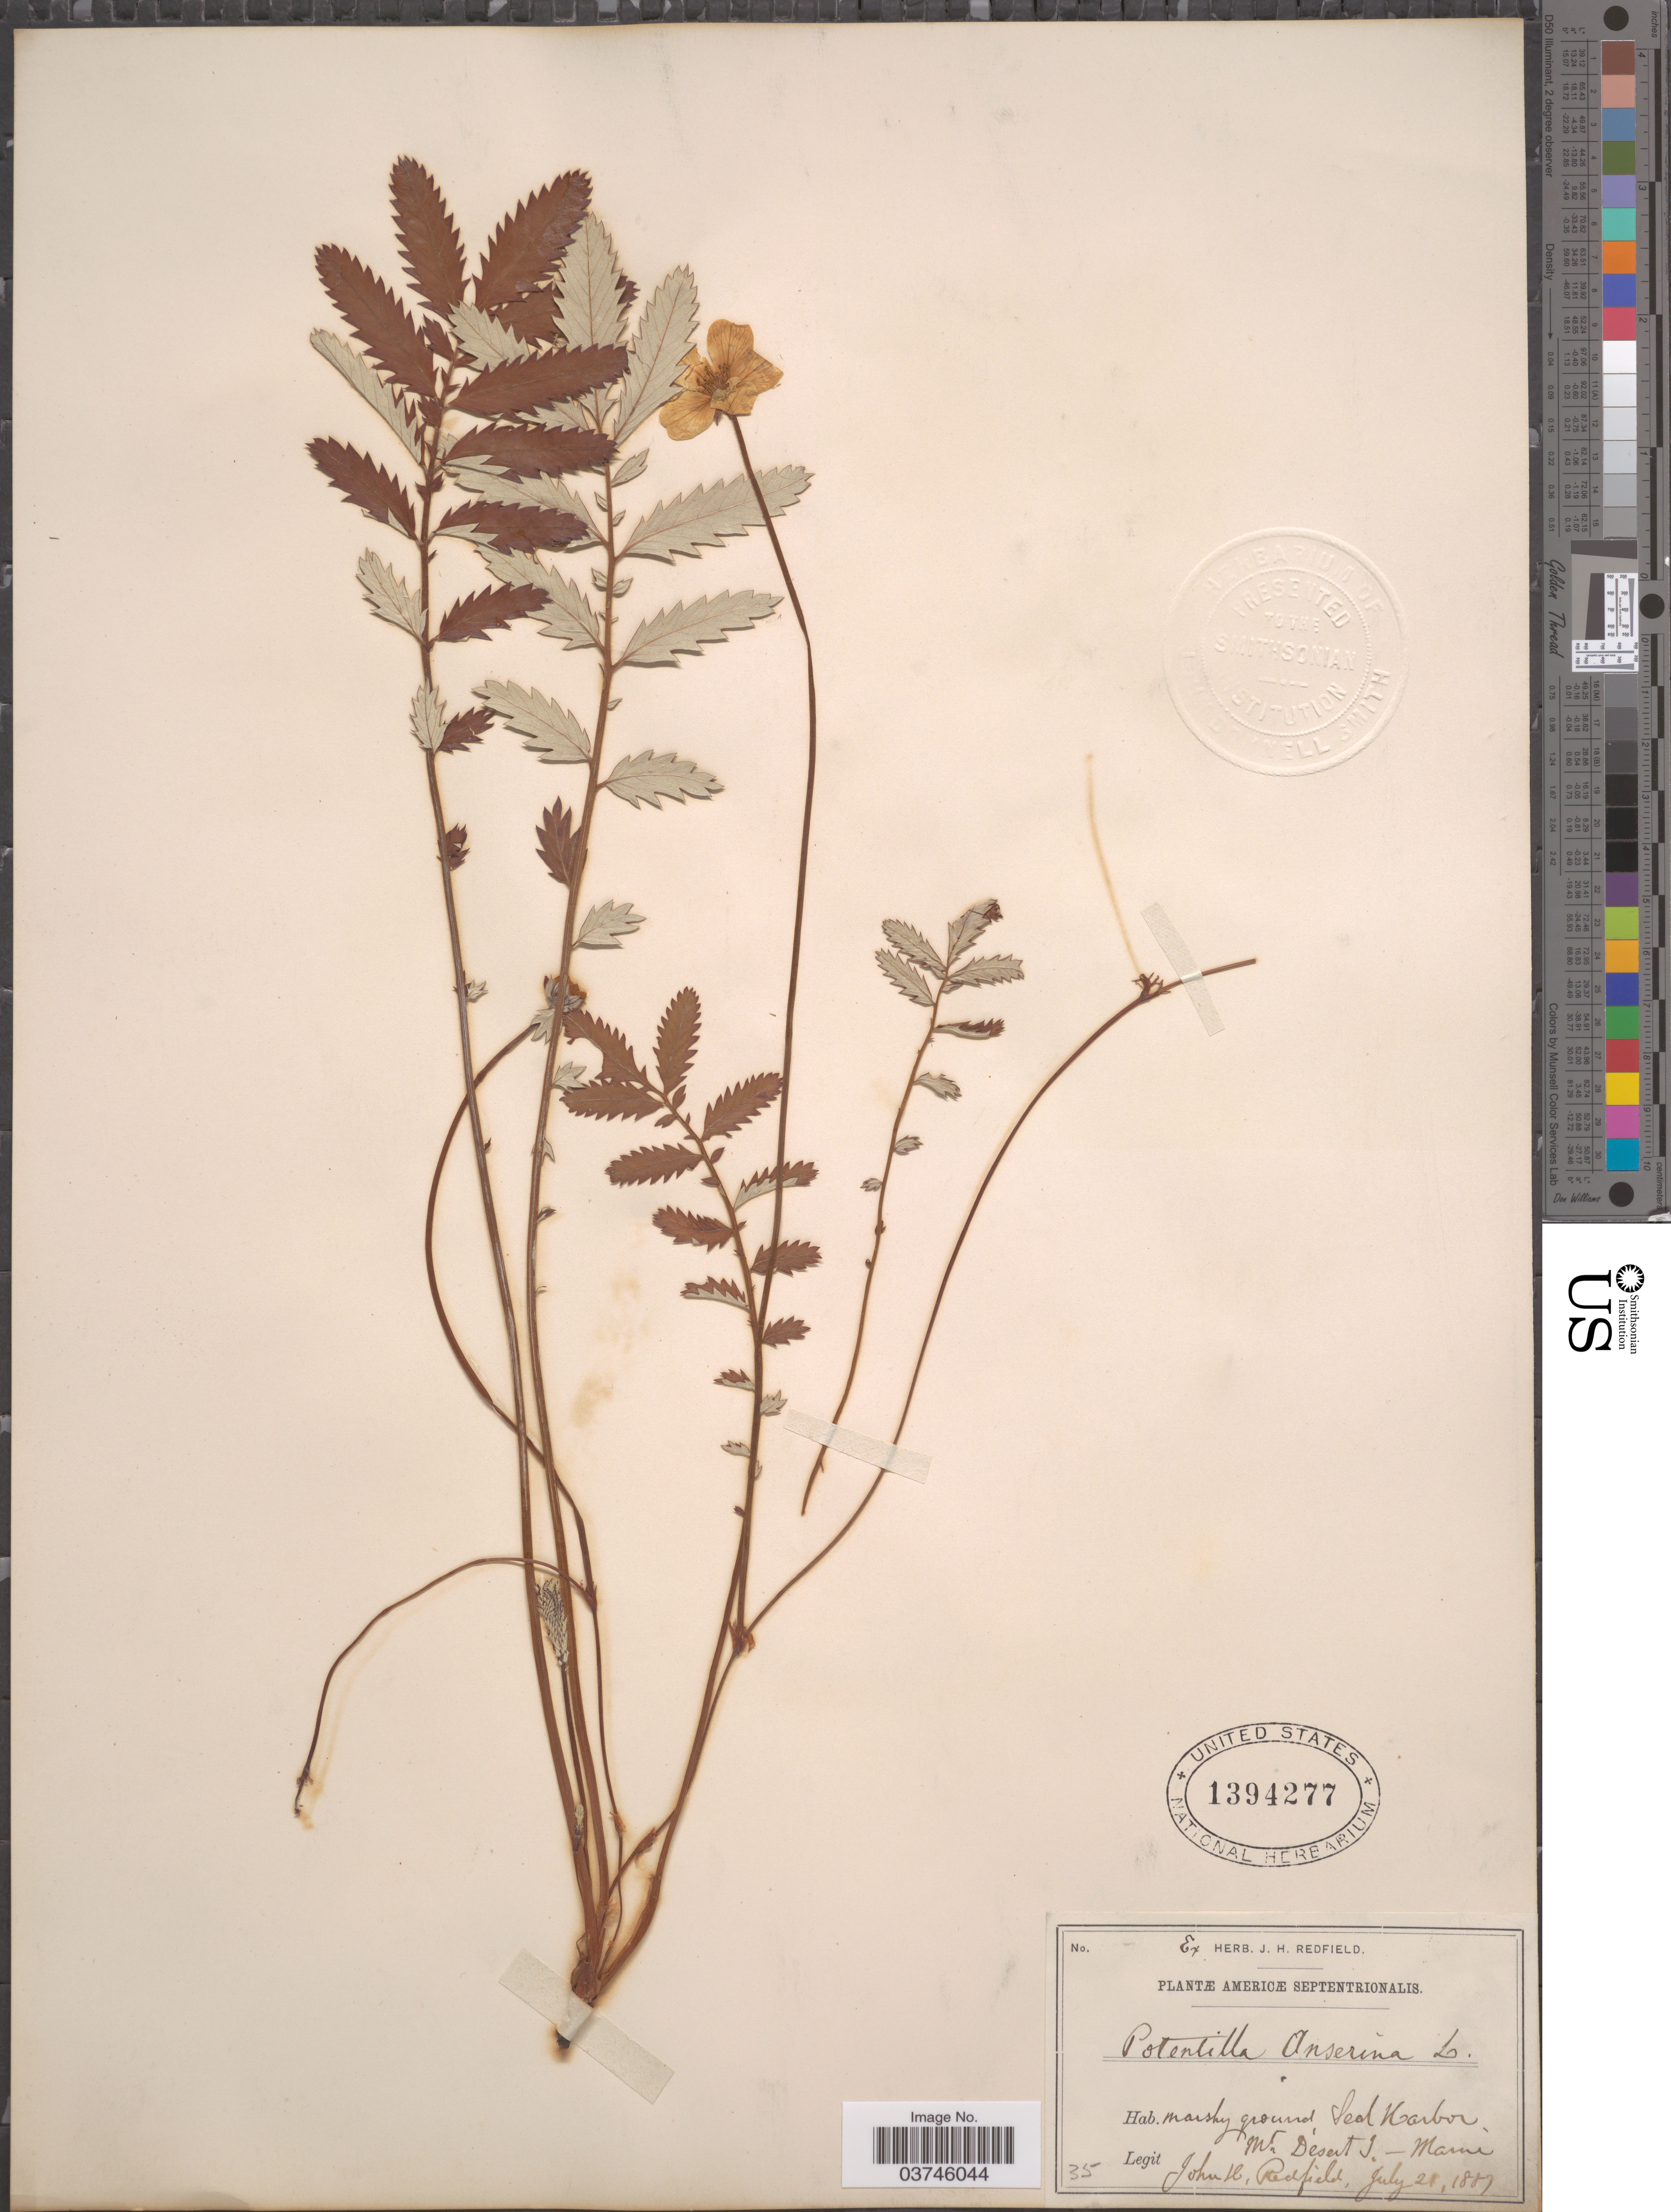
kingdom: Plantae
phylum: Tracheophyta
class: Magnoliopsida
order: Rosales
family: Rosaceae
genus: Argentina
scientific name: Argentina anserina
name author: (L.) Rydb.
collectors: J. Redfield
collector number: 35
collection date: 1889-07-21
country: United States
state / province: Maine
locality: Americæ Septentrionalis. Marshy ground, Seal Harbor. Mt. Desert I.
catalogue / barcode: US 1394277